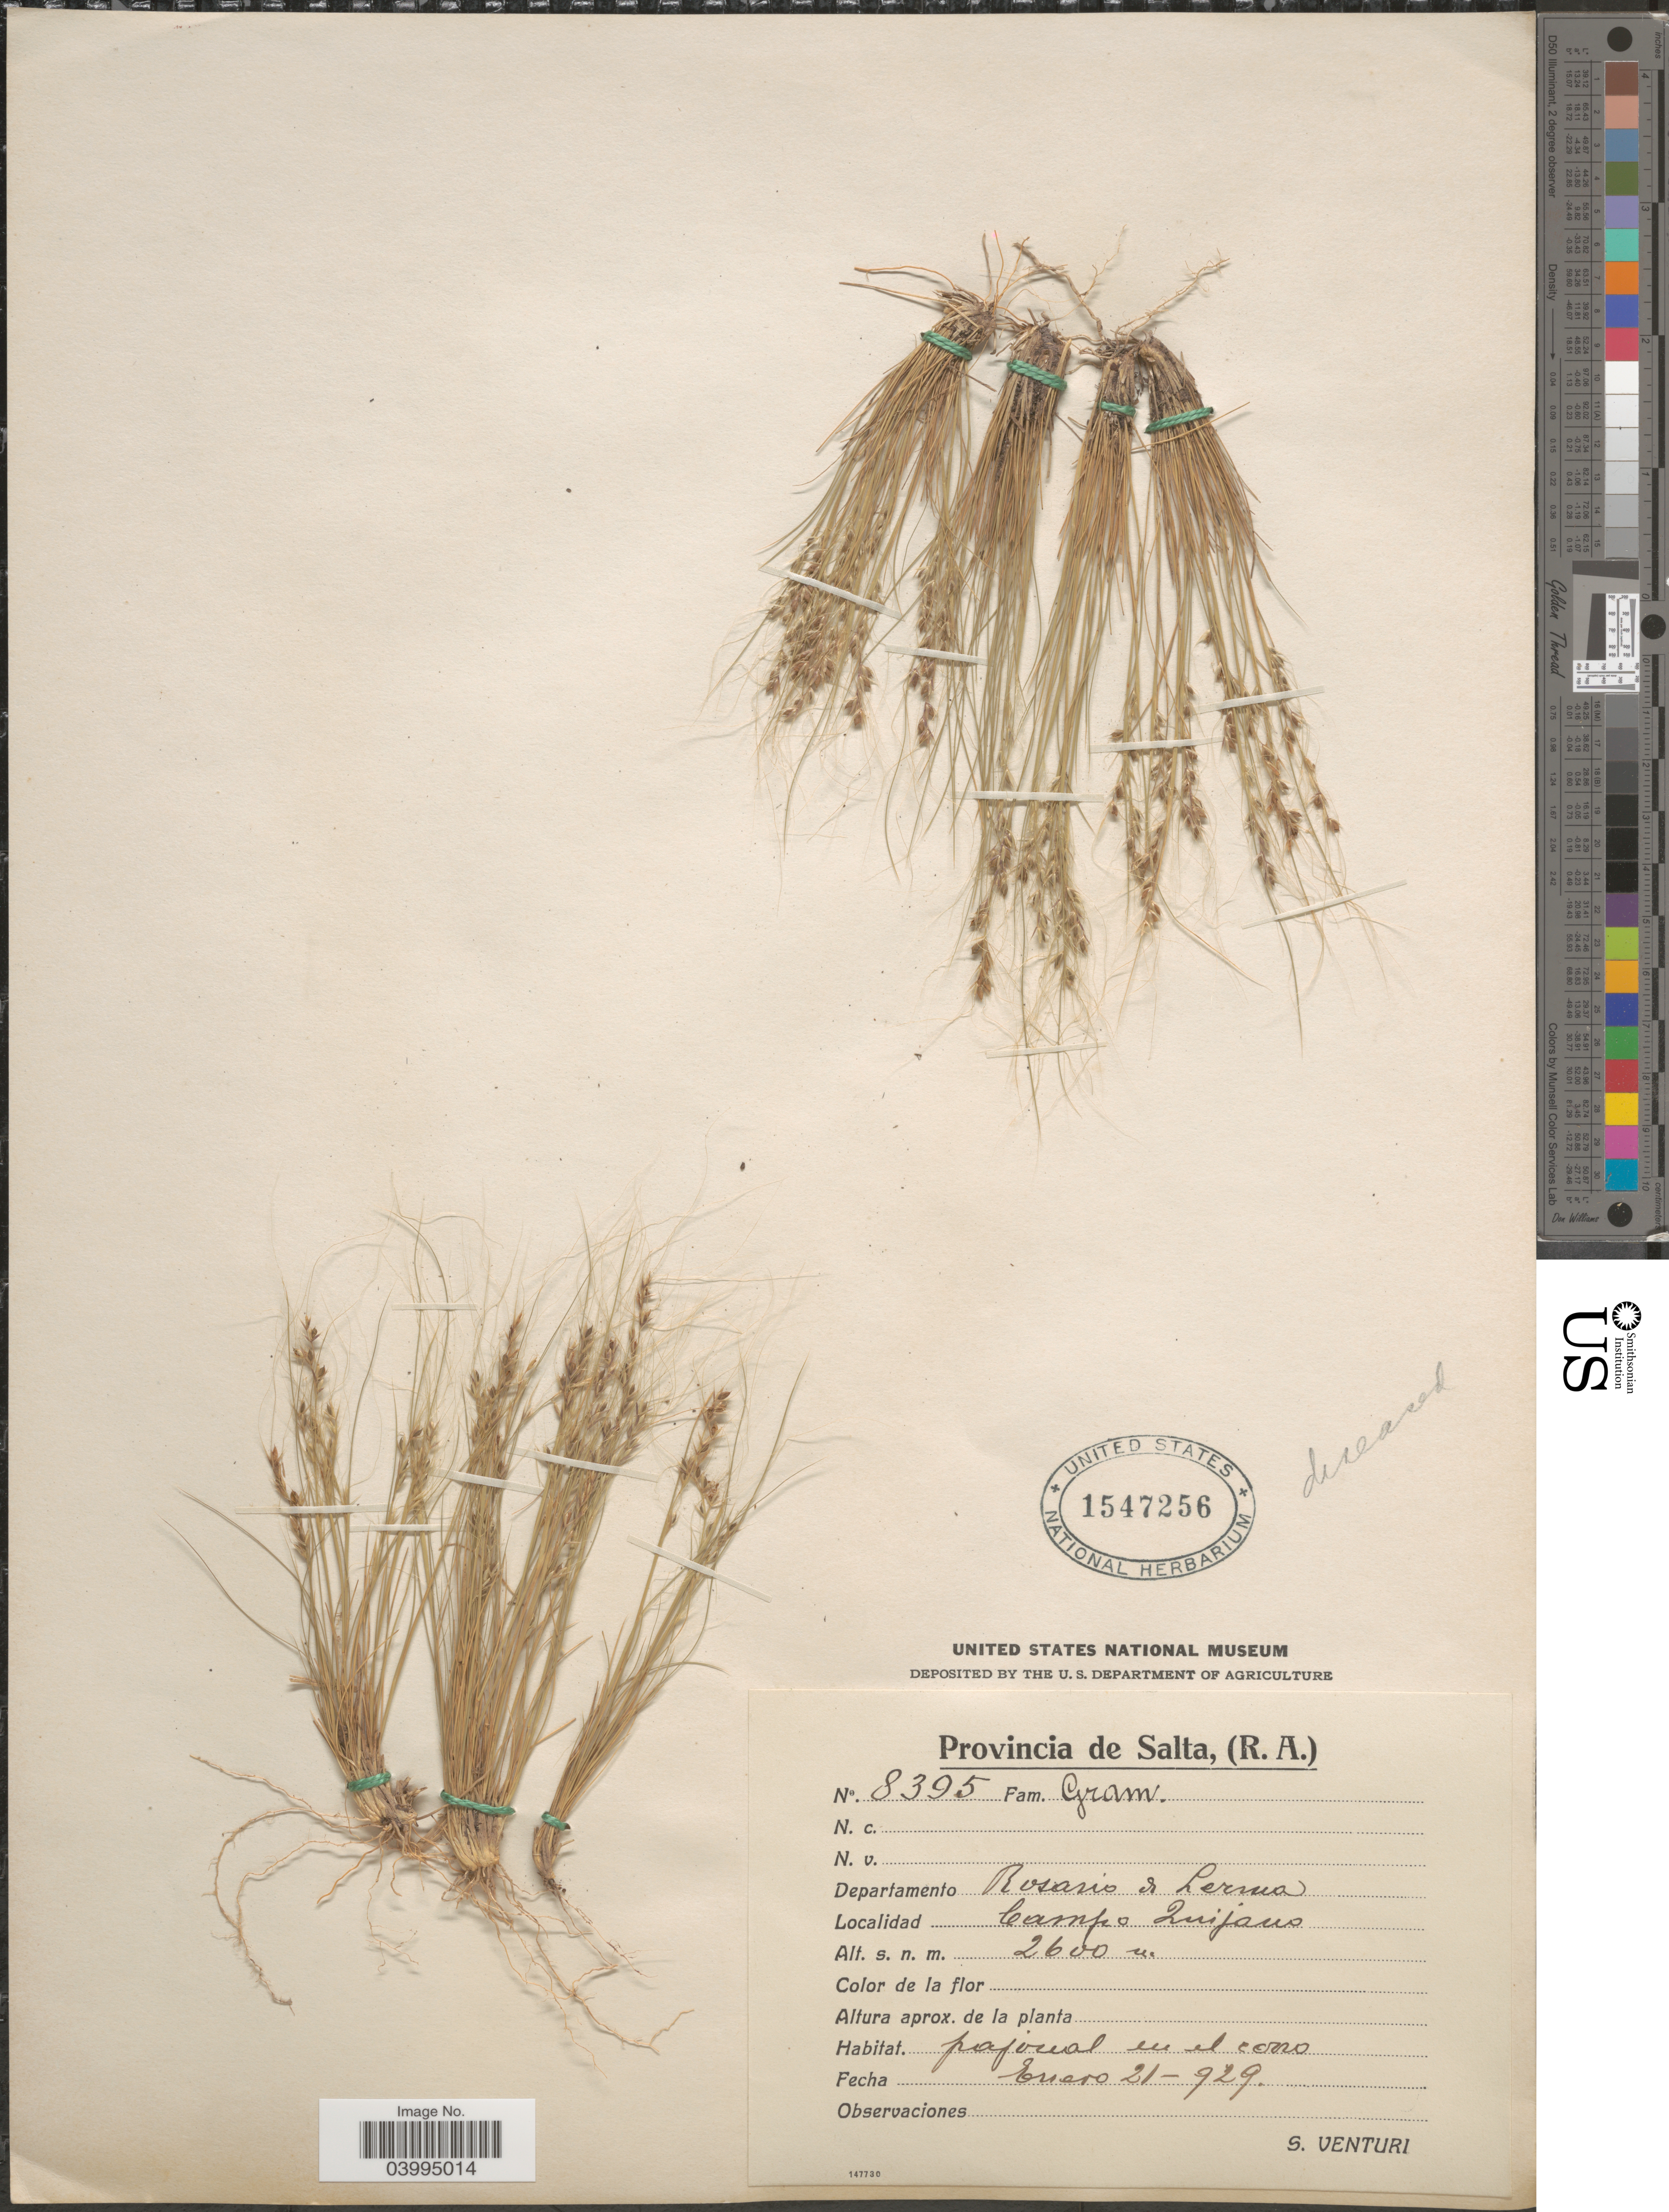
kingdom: Plantae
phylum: Tracheophyta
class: Liliopsida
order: Poales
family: Poaceae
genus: Stipa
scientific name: Stipa sp.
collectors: S. Venturi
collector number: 8395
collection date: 1929-01-21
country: Argentina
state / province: Salta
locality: Departamento Rosario de Lerma. Campo Quijano.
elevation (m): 2600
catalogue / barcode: US 1547256